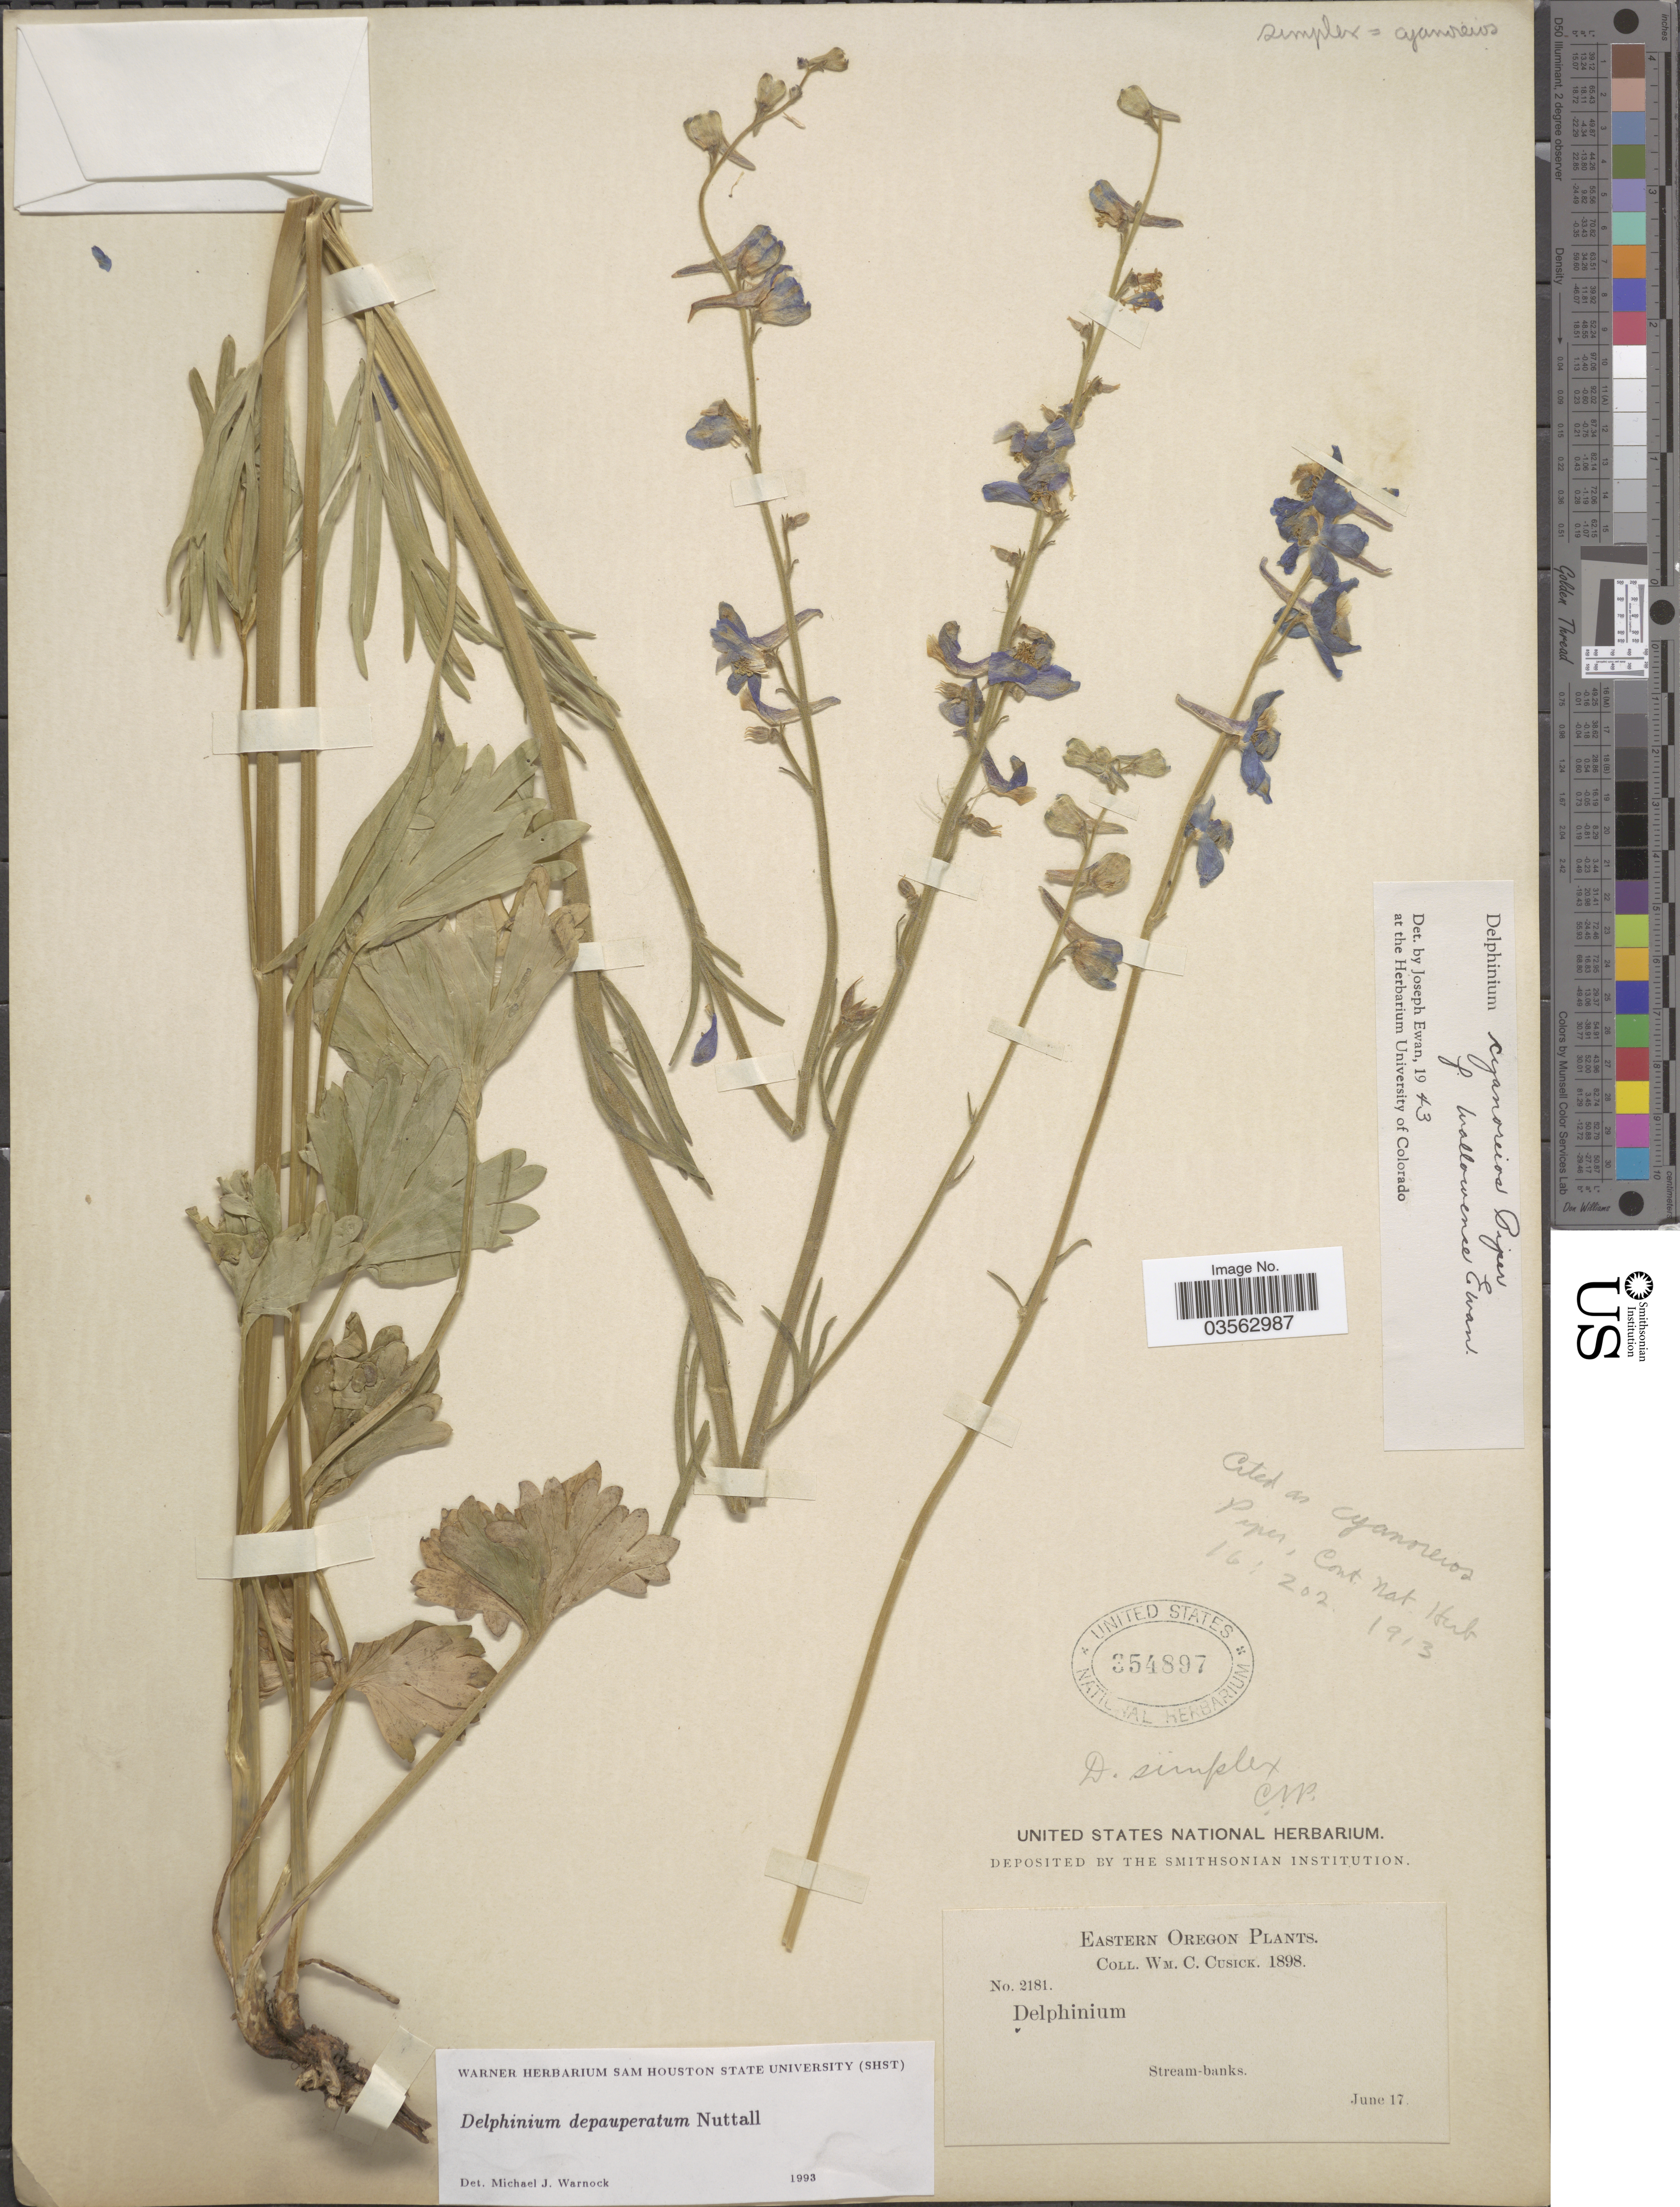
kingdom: Plantae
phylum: Tracheophyta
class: Magnoliopsida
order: Ranunculales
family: Ranunculaceae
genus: Delphinium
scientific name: Delphinium depauperatum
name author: Nutt.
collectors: W. C. Cusick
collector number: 2181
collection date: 1898-06-17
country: United States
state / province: Oregon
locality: Eastern Oregon. Stream-banks.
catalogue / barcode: US 354897